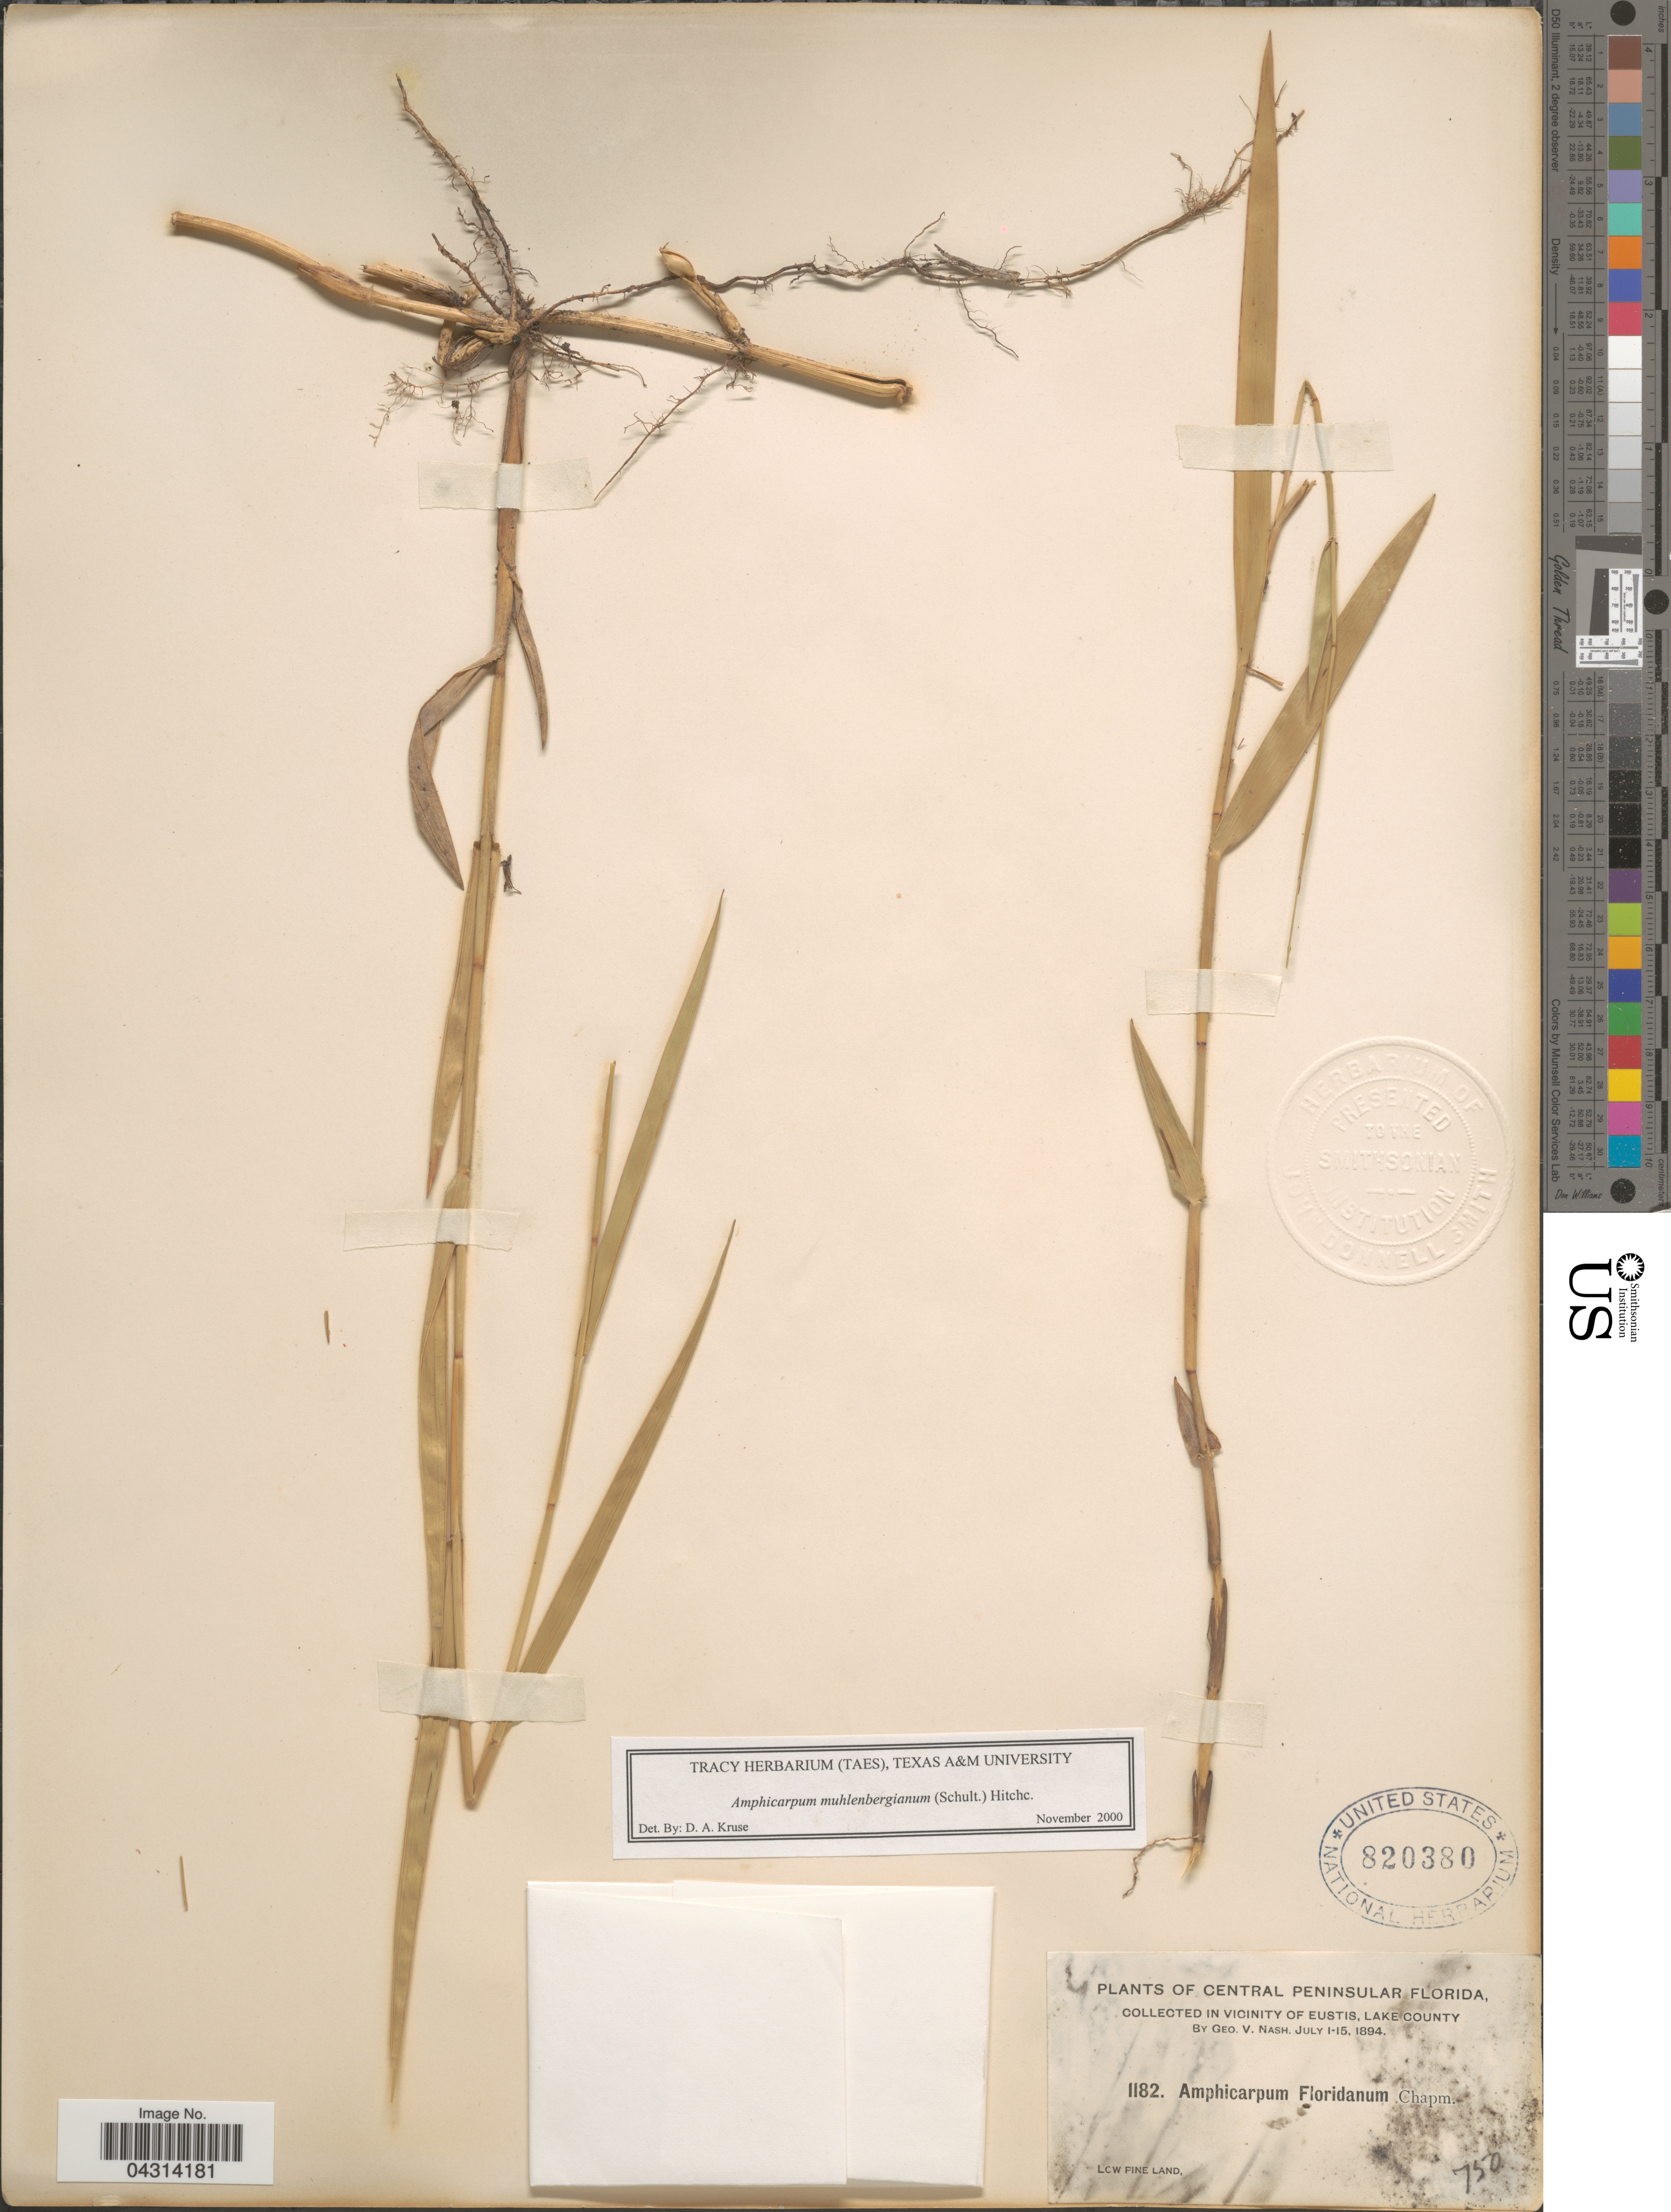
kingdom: Plantae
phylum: Tracheophyta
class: Liliopsida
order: Poales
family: Poaceae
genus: Amphicarpum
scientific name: Amphicarpum muhlenbergianum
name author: (Schult.) Hitchc.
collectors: G. V. Nash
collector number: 1182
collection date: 1849-07-01/1894-07-15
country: United States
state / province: Florida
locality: Central Peninsular Florida. In vicinity of Eustis, Lake County.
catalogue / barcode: US 820380